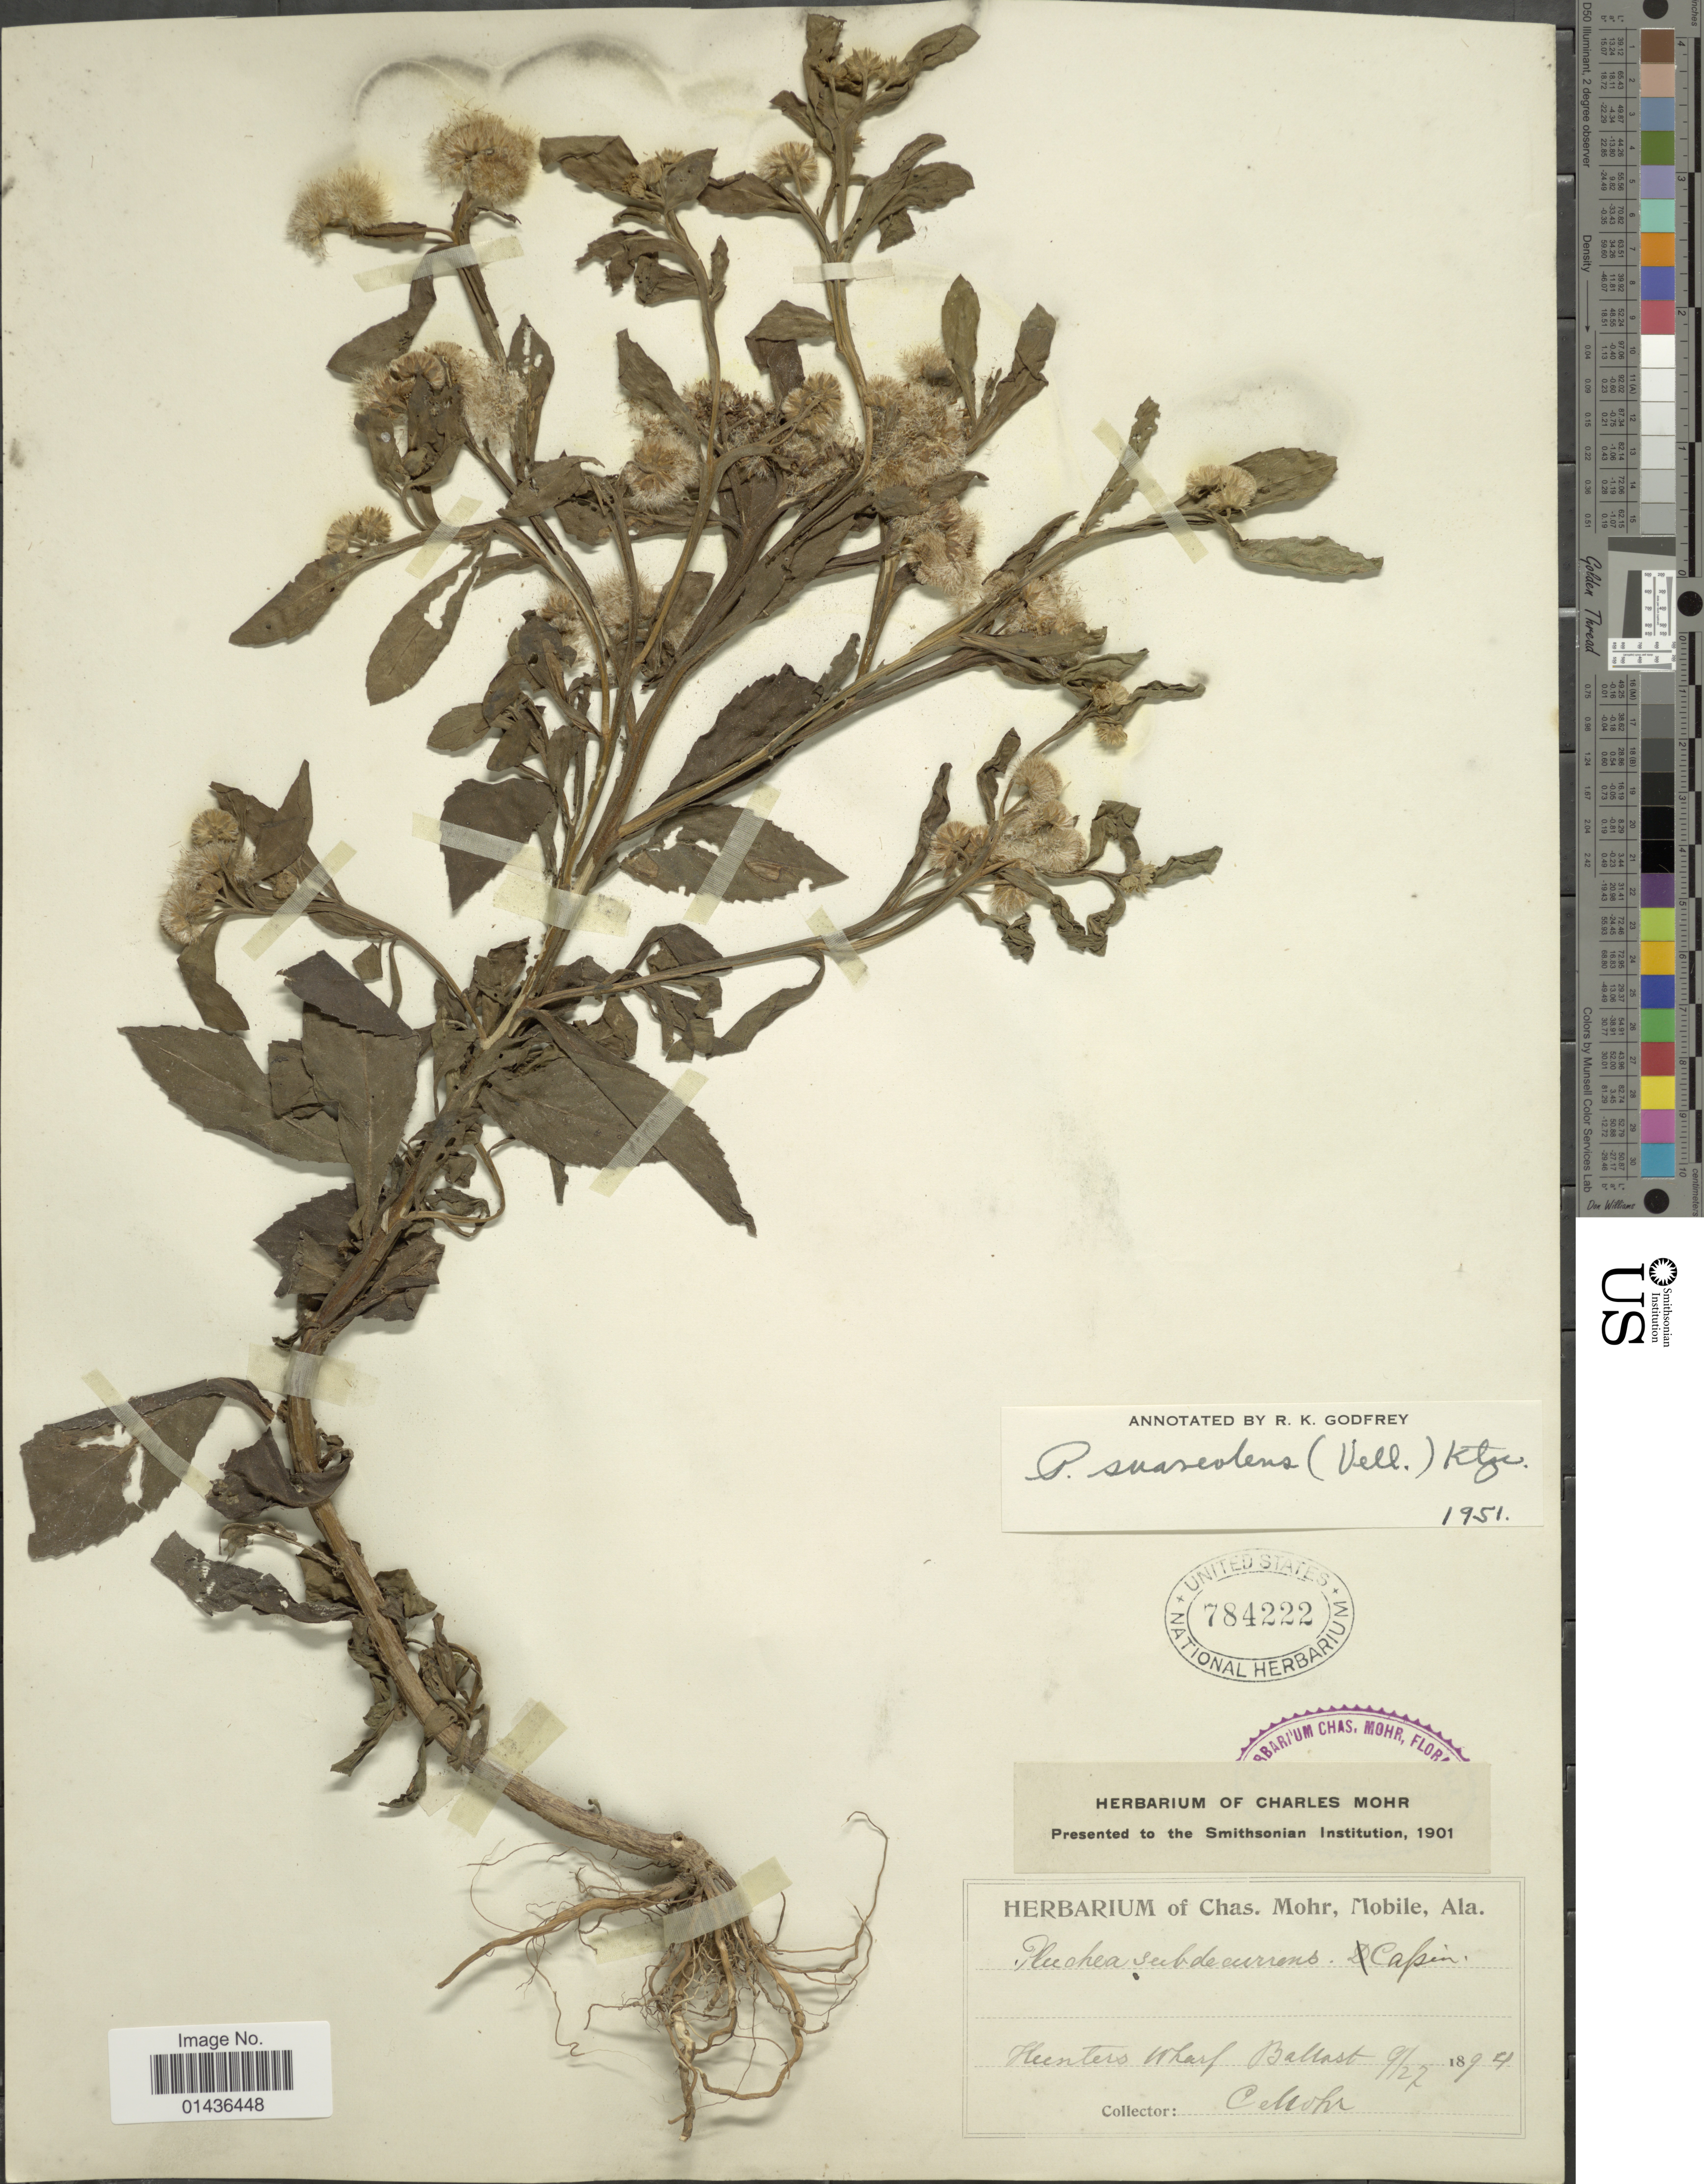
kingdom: Plantae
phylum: Tracheophyta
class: Magnoliopsida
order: Asterales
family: Asteraceae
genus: Pluchea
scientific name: Pluchea suaveolens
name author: (Vell.) Kuntze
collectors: Mohr, C. T. (herbarium)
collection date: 1894-09-27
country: United States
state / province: Alabama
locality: Hunters Wharf Ballast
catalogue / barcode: US 784222